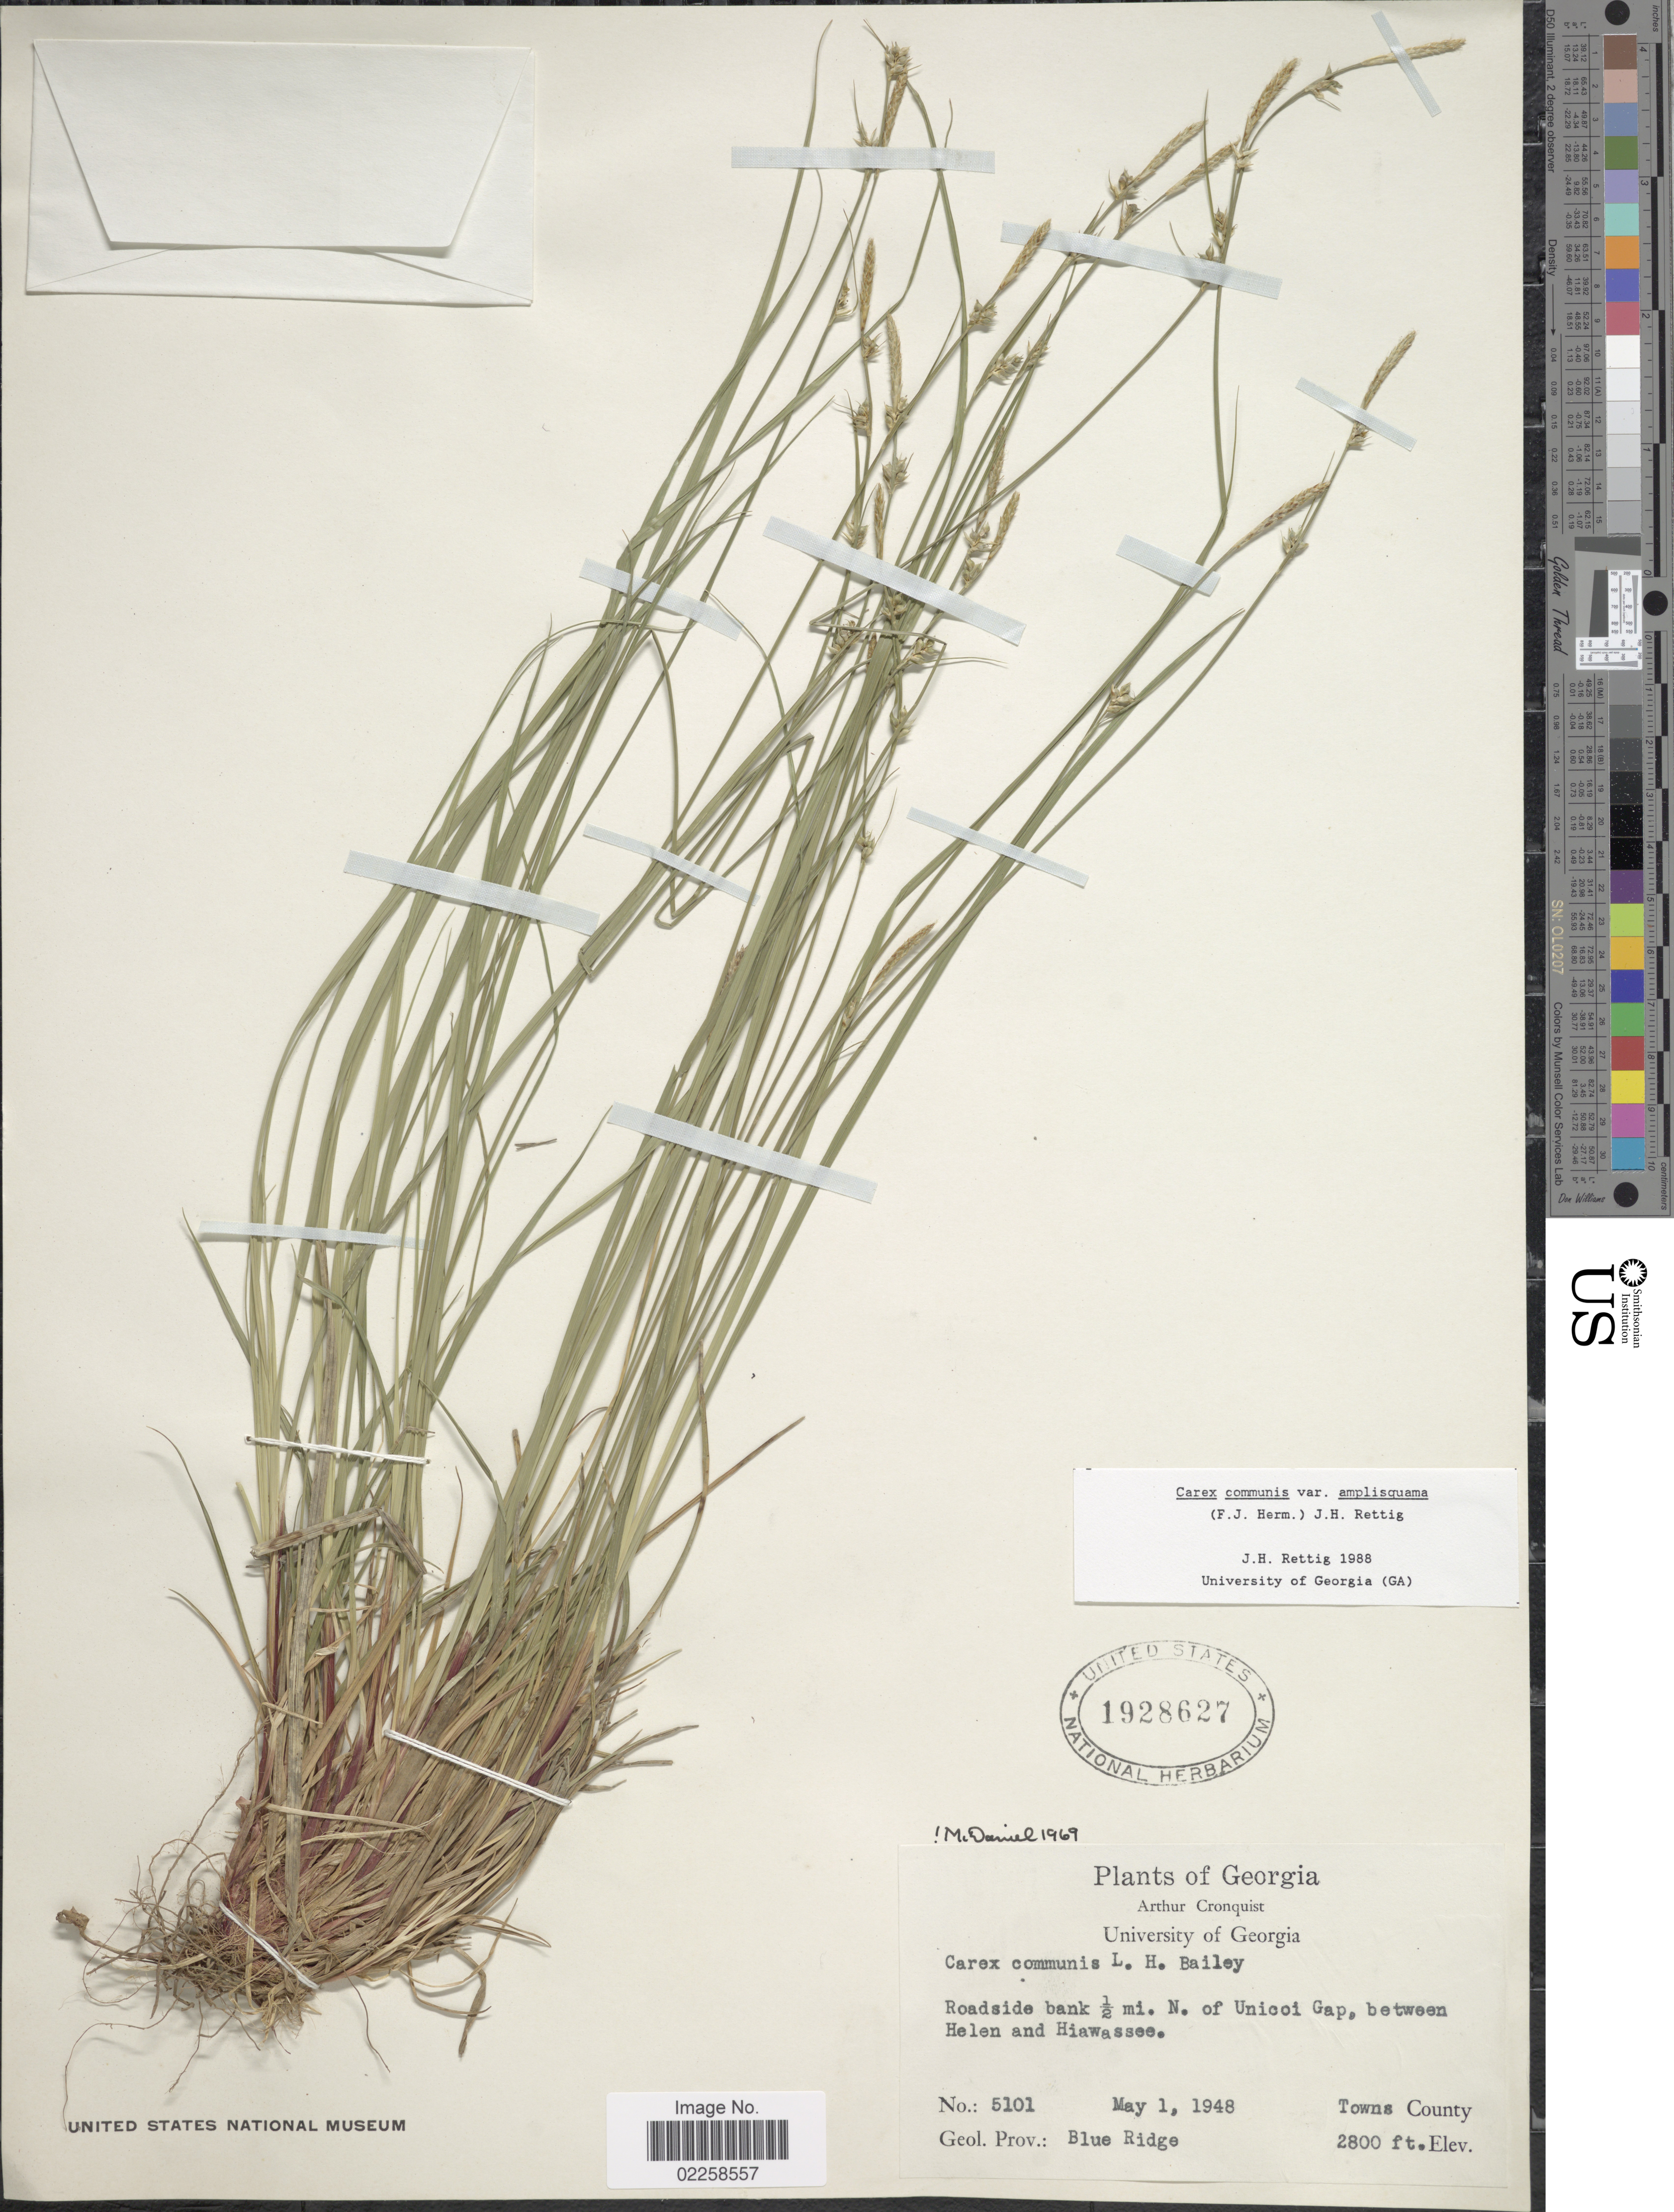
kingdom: Plantae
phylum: Tracheophyta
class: Liliopsida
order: Poales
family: Cyperaceae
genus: Carex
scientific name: Carex communis var. amplisquama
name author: (F.J. Herm.) Rettig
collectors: A. J. Cronquist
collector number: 5101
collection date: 1948-05-01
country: United States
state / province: Georgia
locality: Roadside bank ½ mi. N. of Unicoi Gap, between Helen and Hiawassee. Towns County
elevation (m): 853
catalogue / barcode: US 1928627